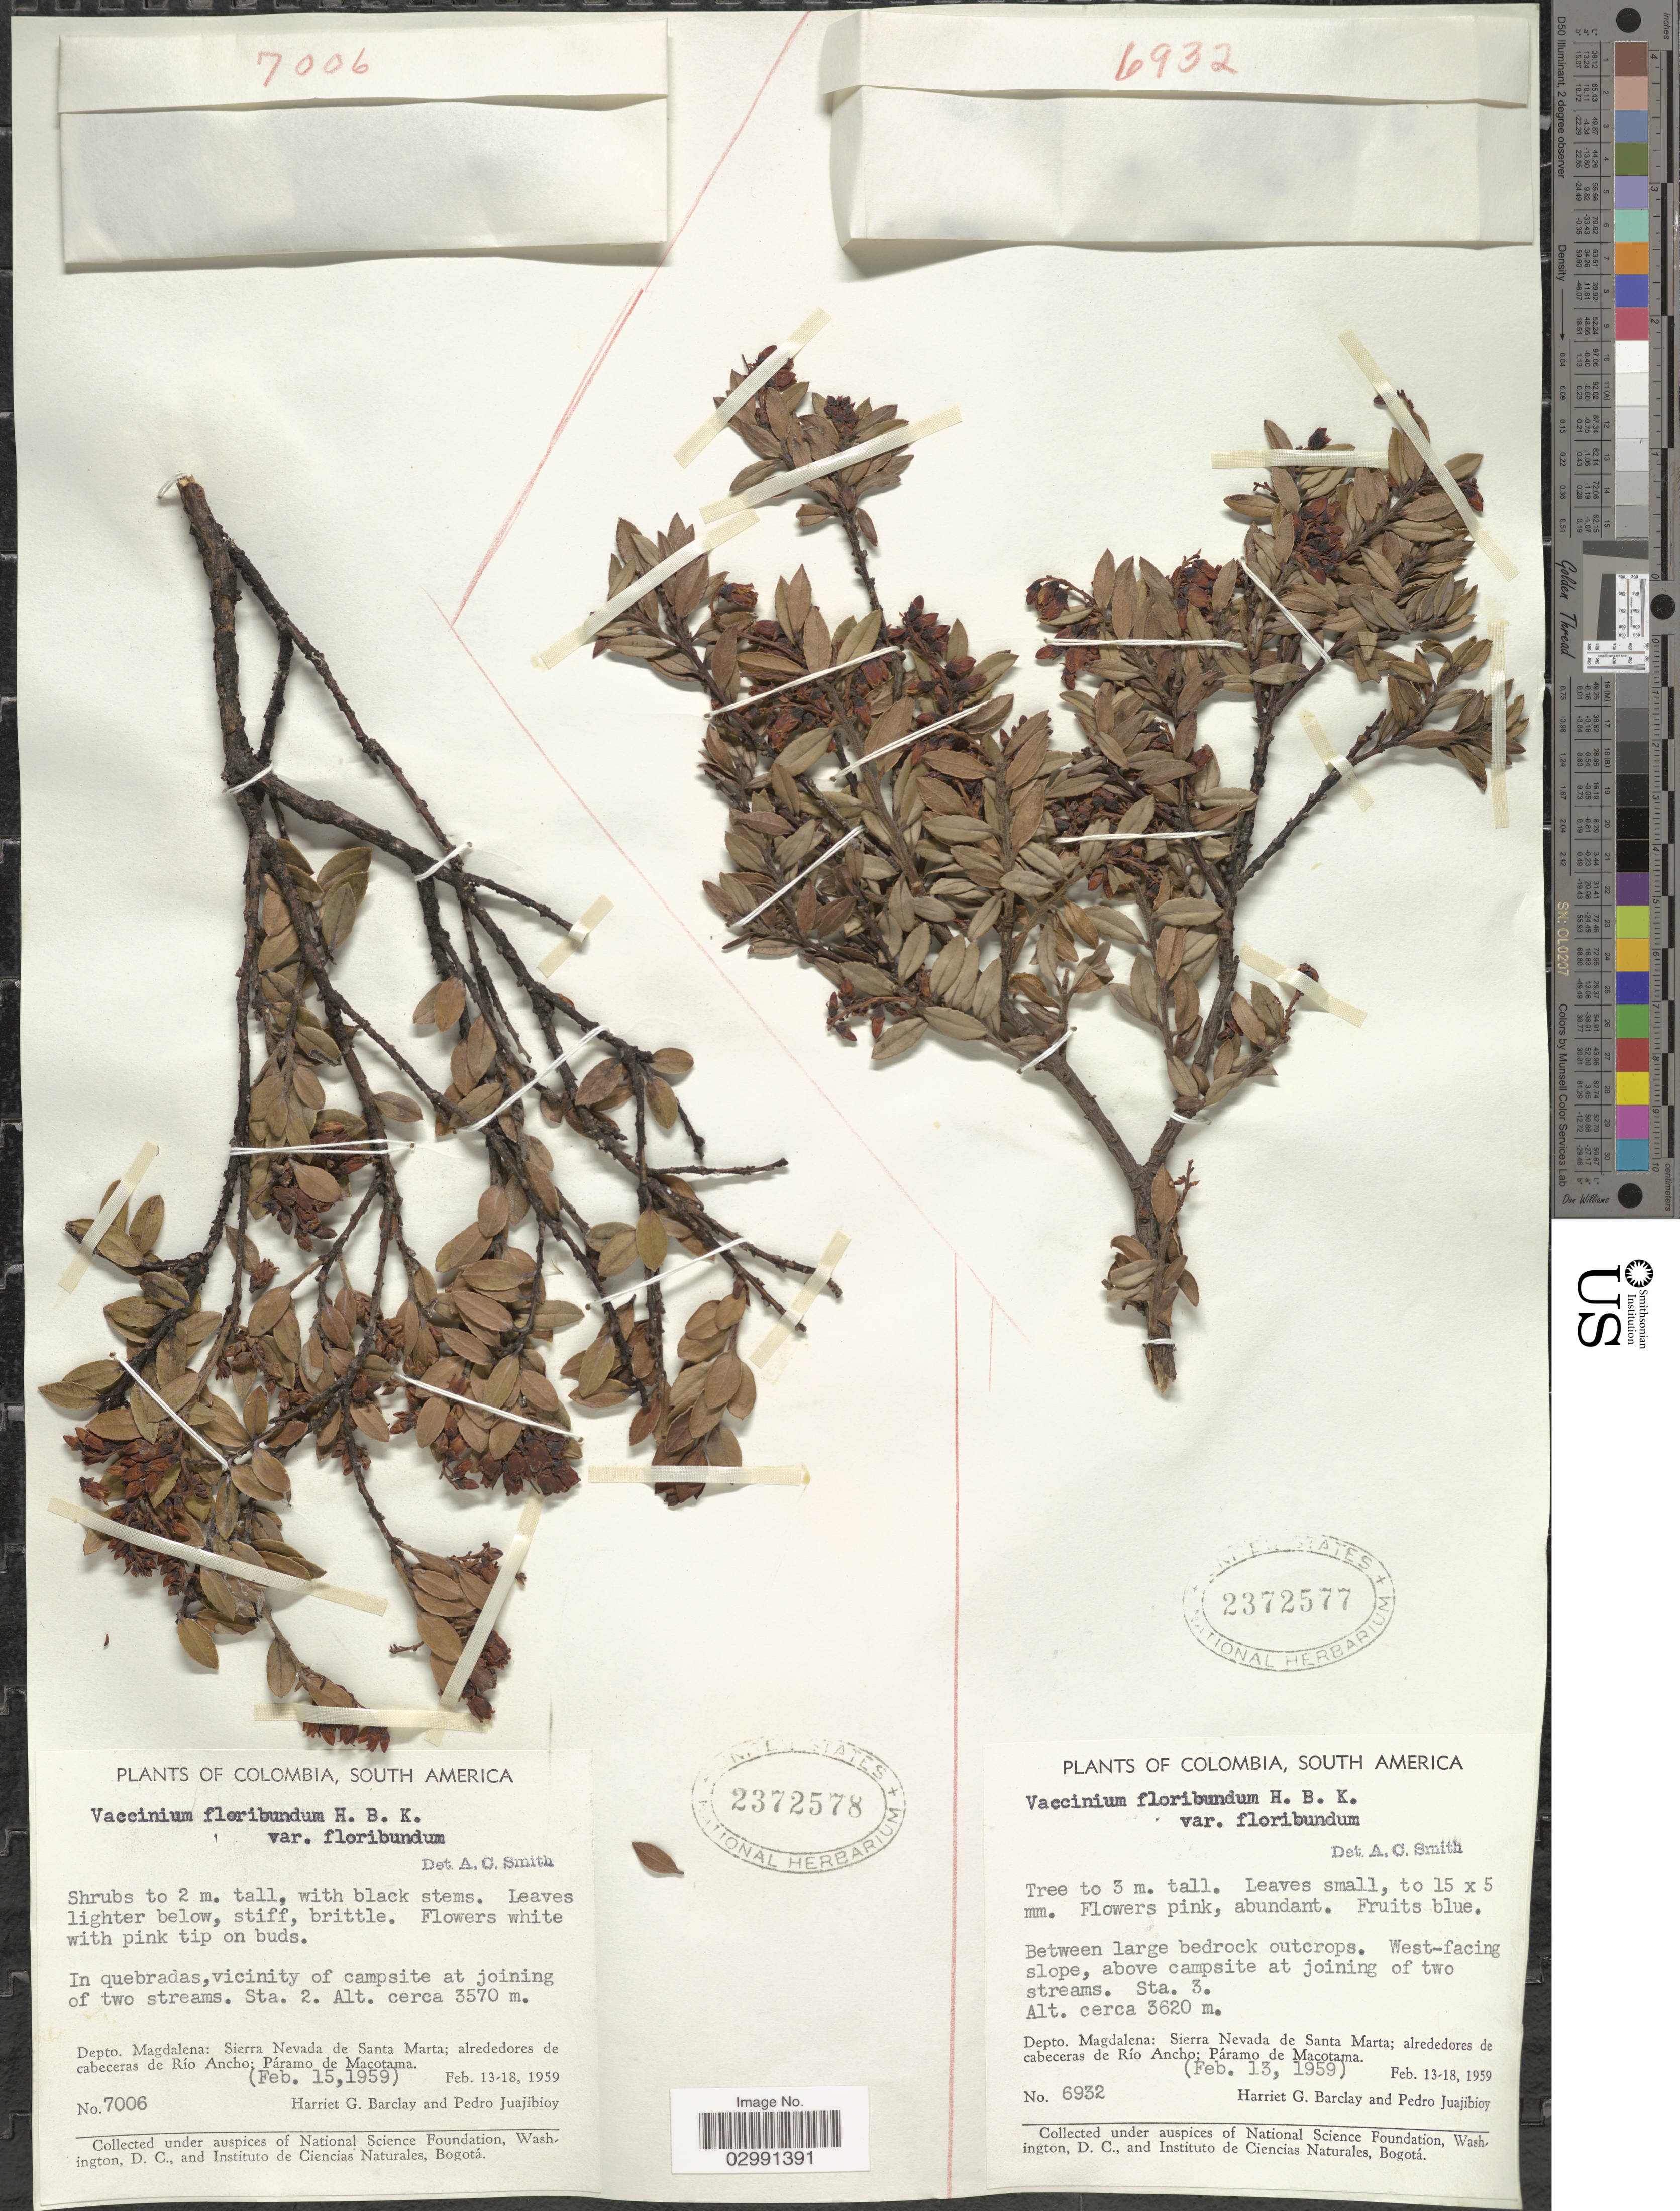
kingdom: Plantae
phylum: Tracheophyta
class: Magnoliopsida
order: Ericales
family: Ericaceae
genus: Vaccinium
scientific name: Vaccinium floribundum var. floribundum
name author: Kunth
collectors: H. G. Barclay & P. Juajibioy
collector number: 7006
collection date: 1959-02-15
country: Colombia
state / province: Magdalena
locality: South America. In quebradas, vicinity of campsite at joining of two streams. Sta. 2. Depto. Magdalena: Sierra Nevada de Santa Marta; alrededores de cabeceras de Río Ancho; Páramo de Macotama.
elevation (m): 3570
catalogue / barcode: US 2372578-2